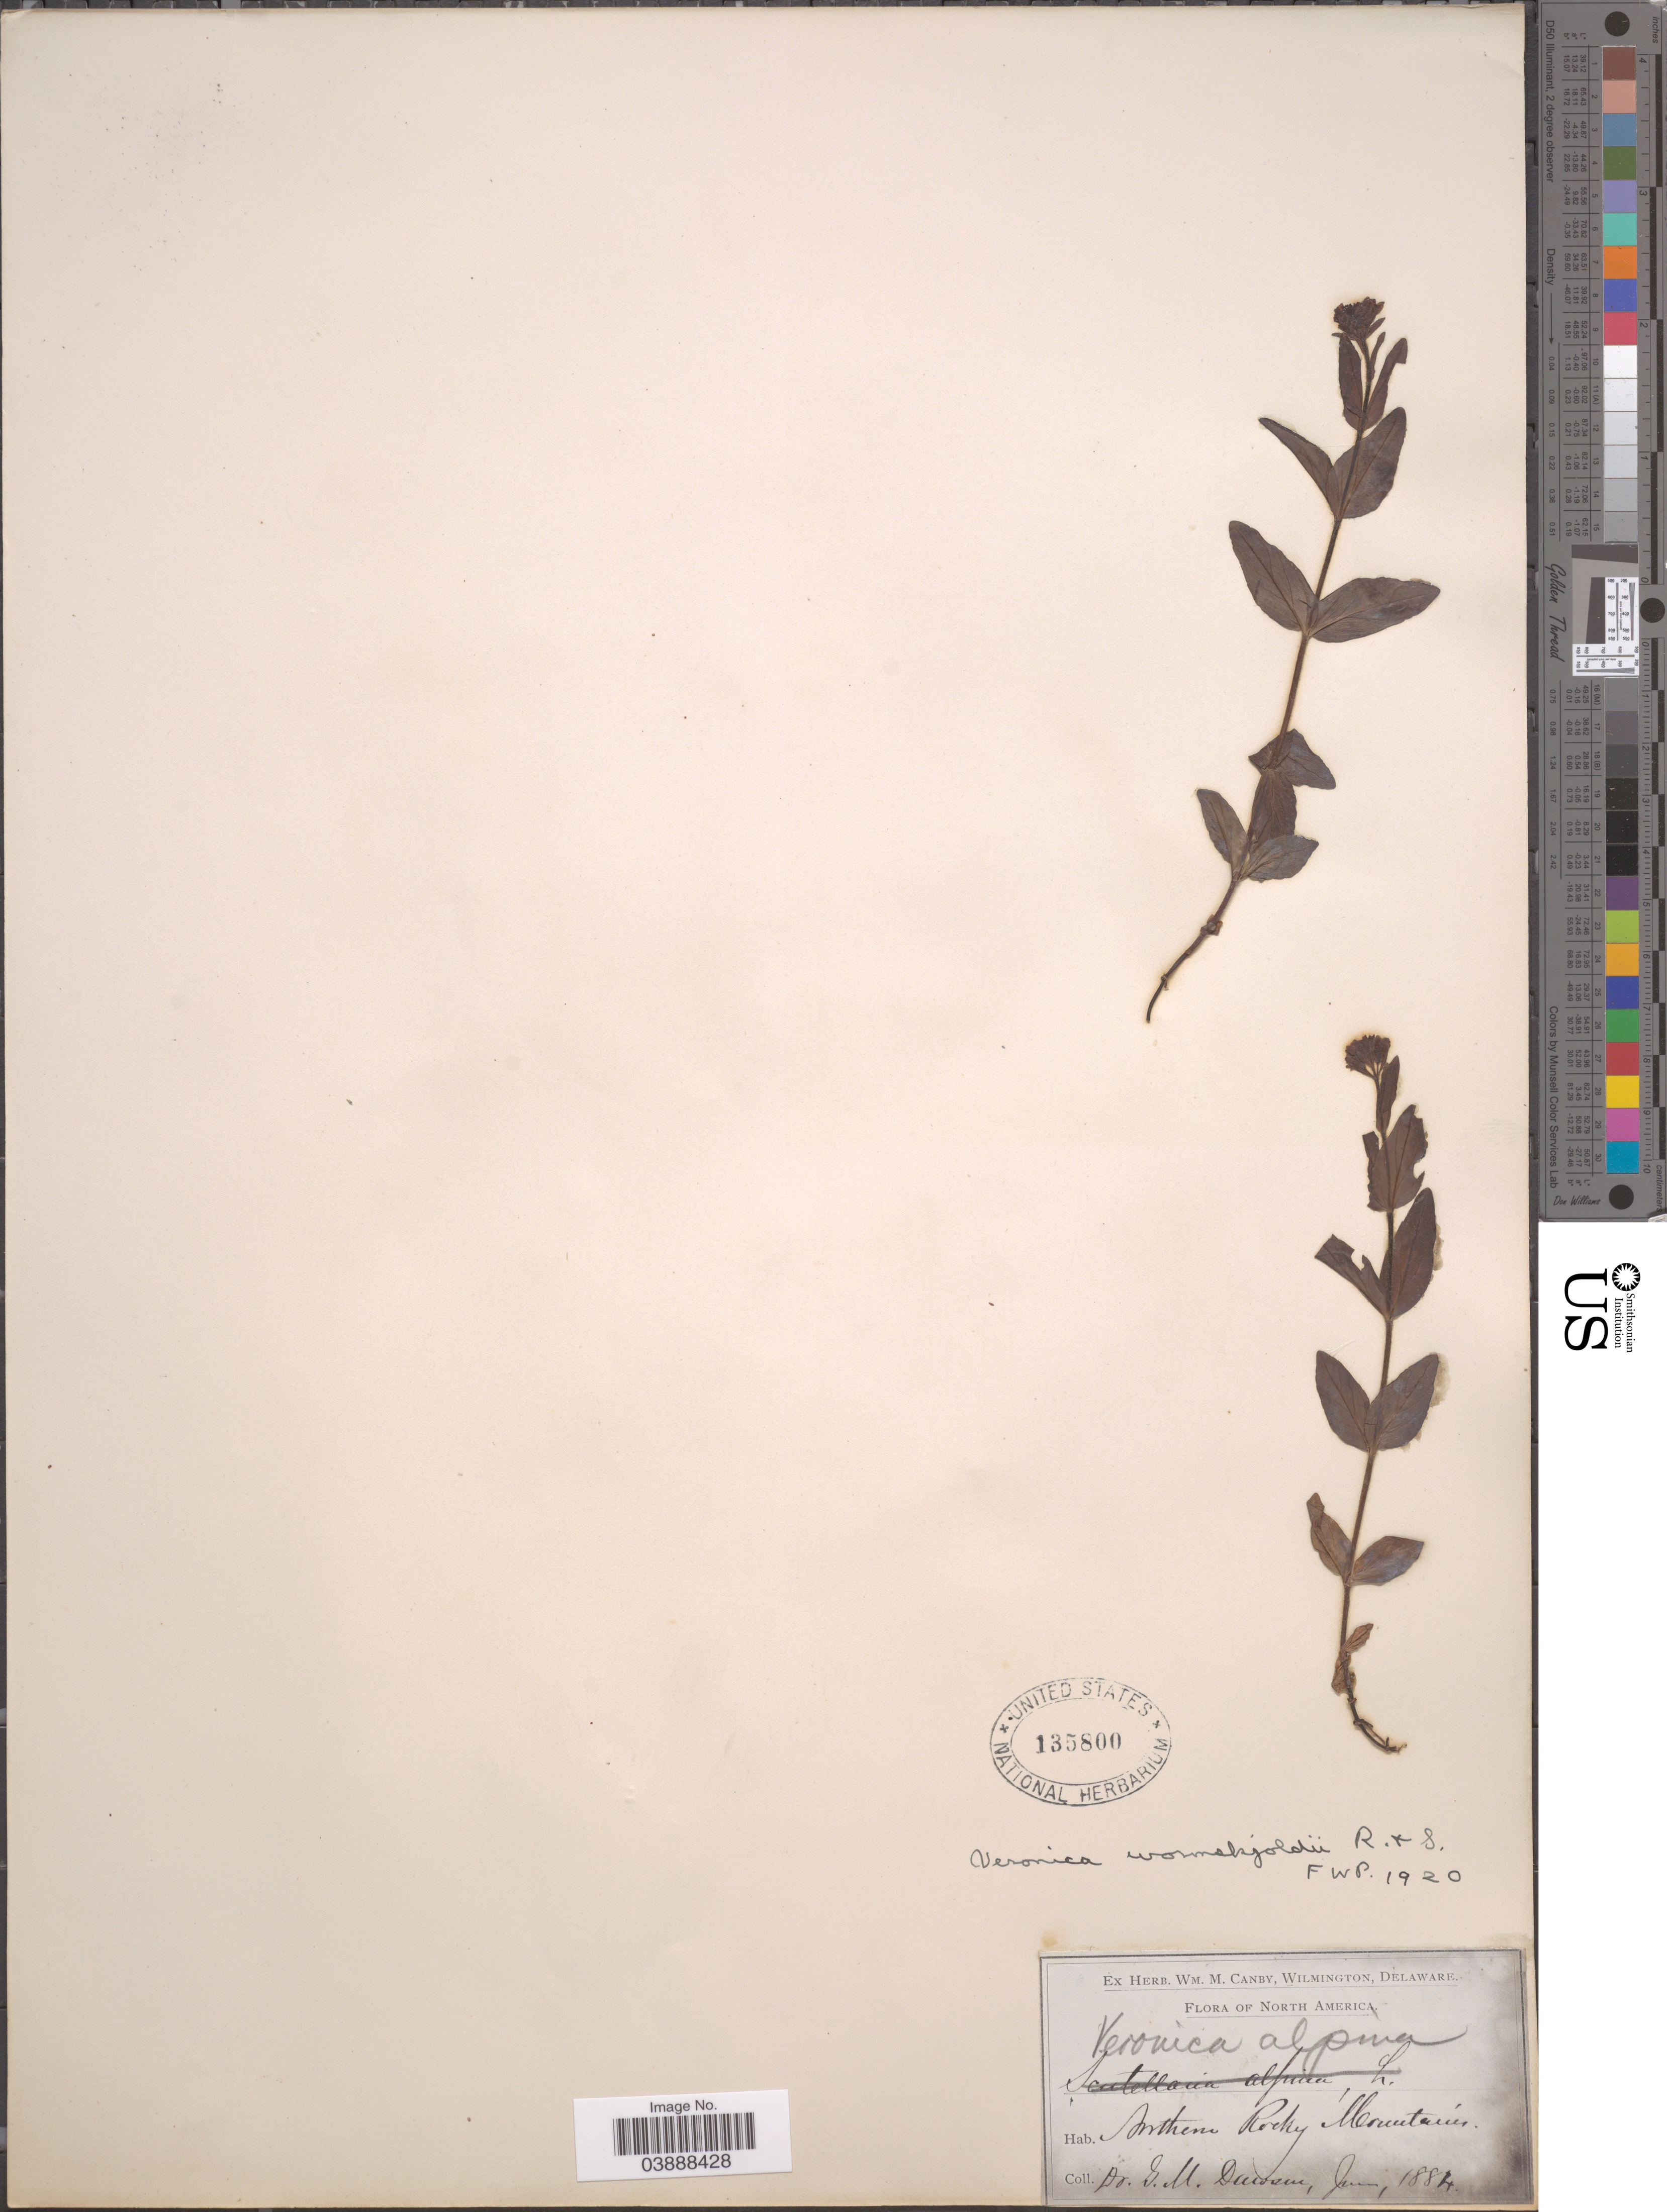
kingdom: Plantae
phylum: Tracheophyta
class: Magnoliopsida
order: Lamiales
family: Plantaginaceae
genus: Veronica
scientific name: Veronica wormskjoldii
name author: Roem. & Schult.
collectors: G. M. Dawson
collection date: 1884-06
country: United States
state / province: Delaware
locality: Northern Rocky Mountains.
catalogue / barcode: US 135800